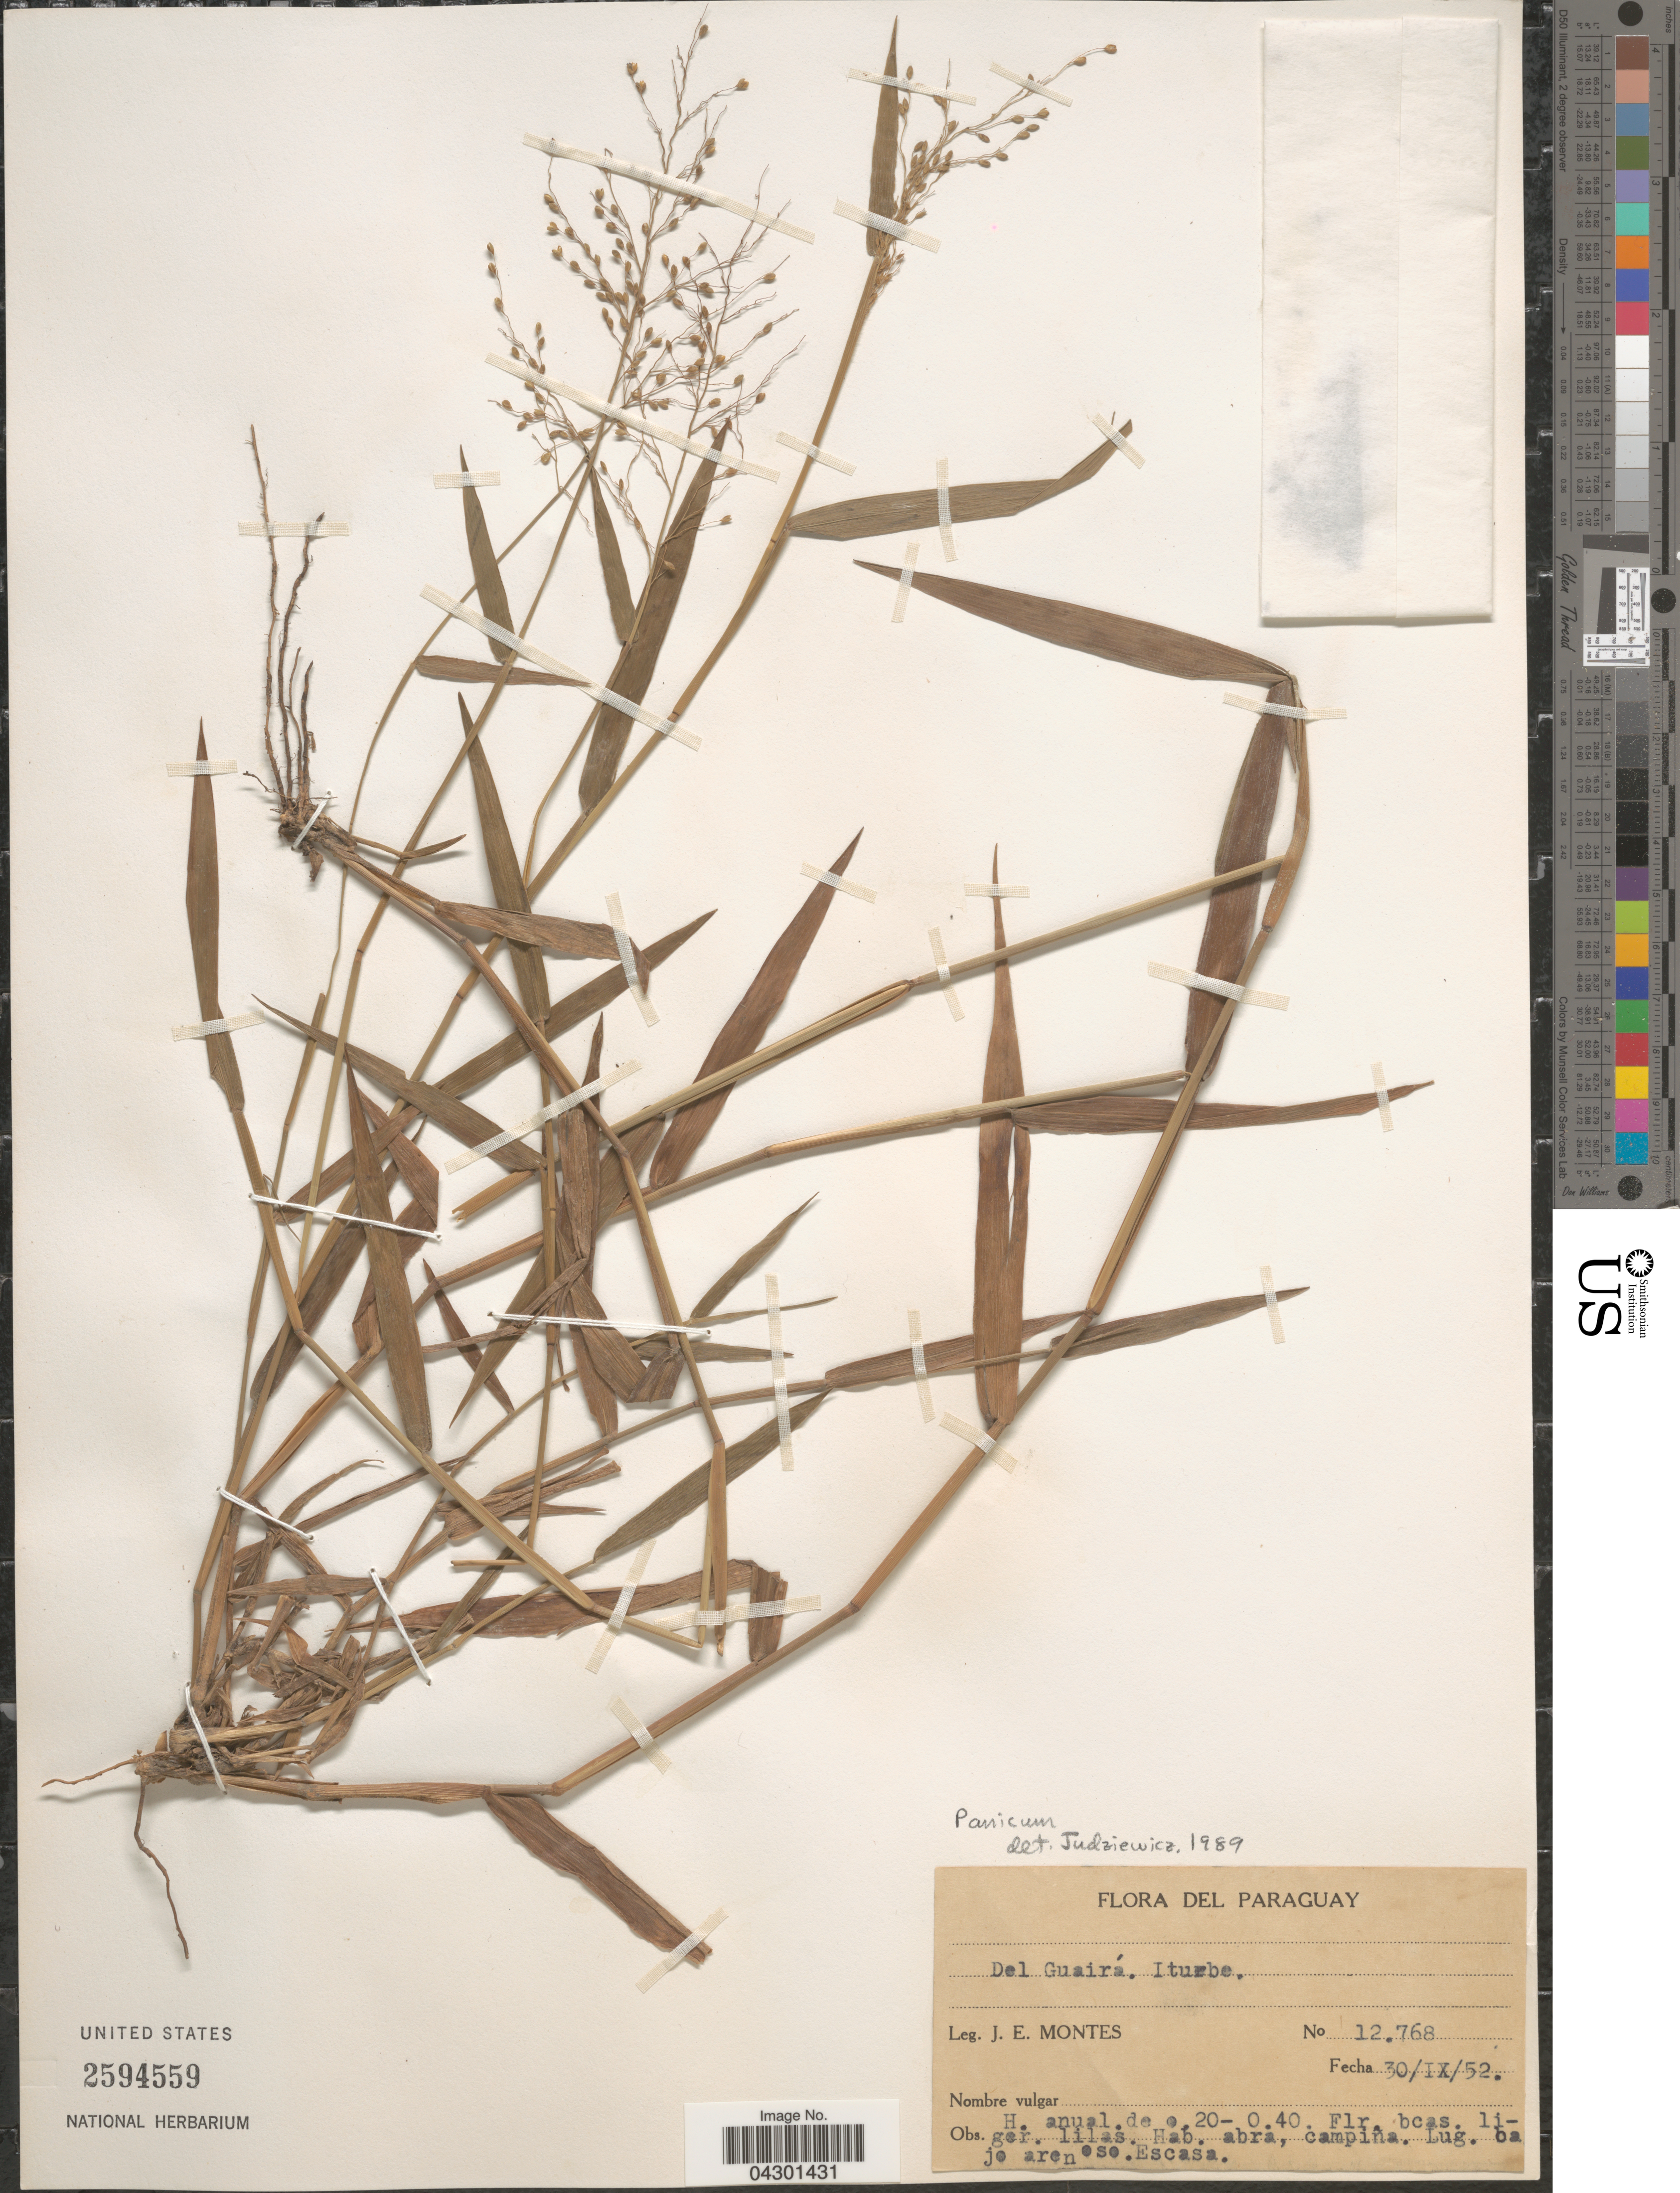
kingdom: Plantae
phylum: Tracheophyta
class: Liliopsida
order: Poales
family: Poaceae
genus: Panicum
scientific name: Panicum sp.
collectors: J. E. Montes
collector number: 12768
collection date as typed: Transcribed d/m/y: 30/9/52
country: Paraguay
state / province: Guaira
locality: Del Guairá. Iturbe.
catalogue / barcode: US 2594559